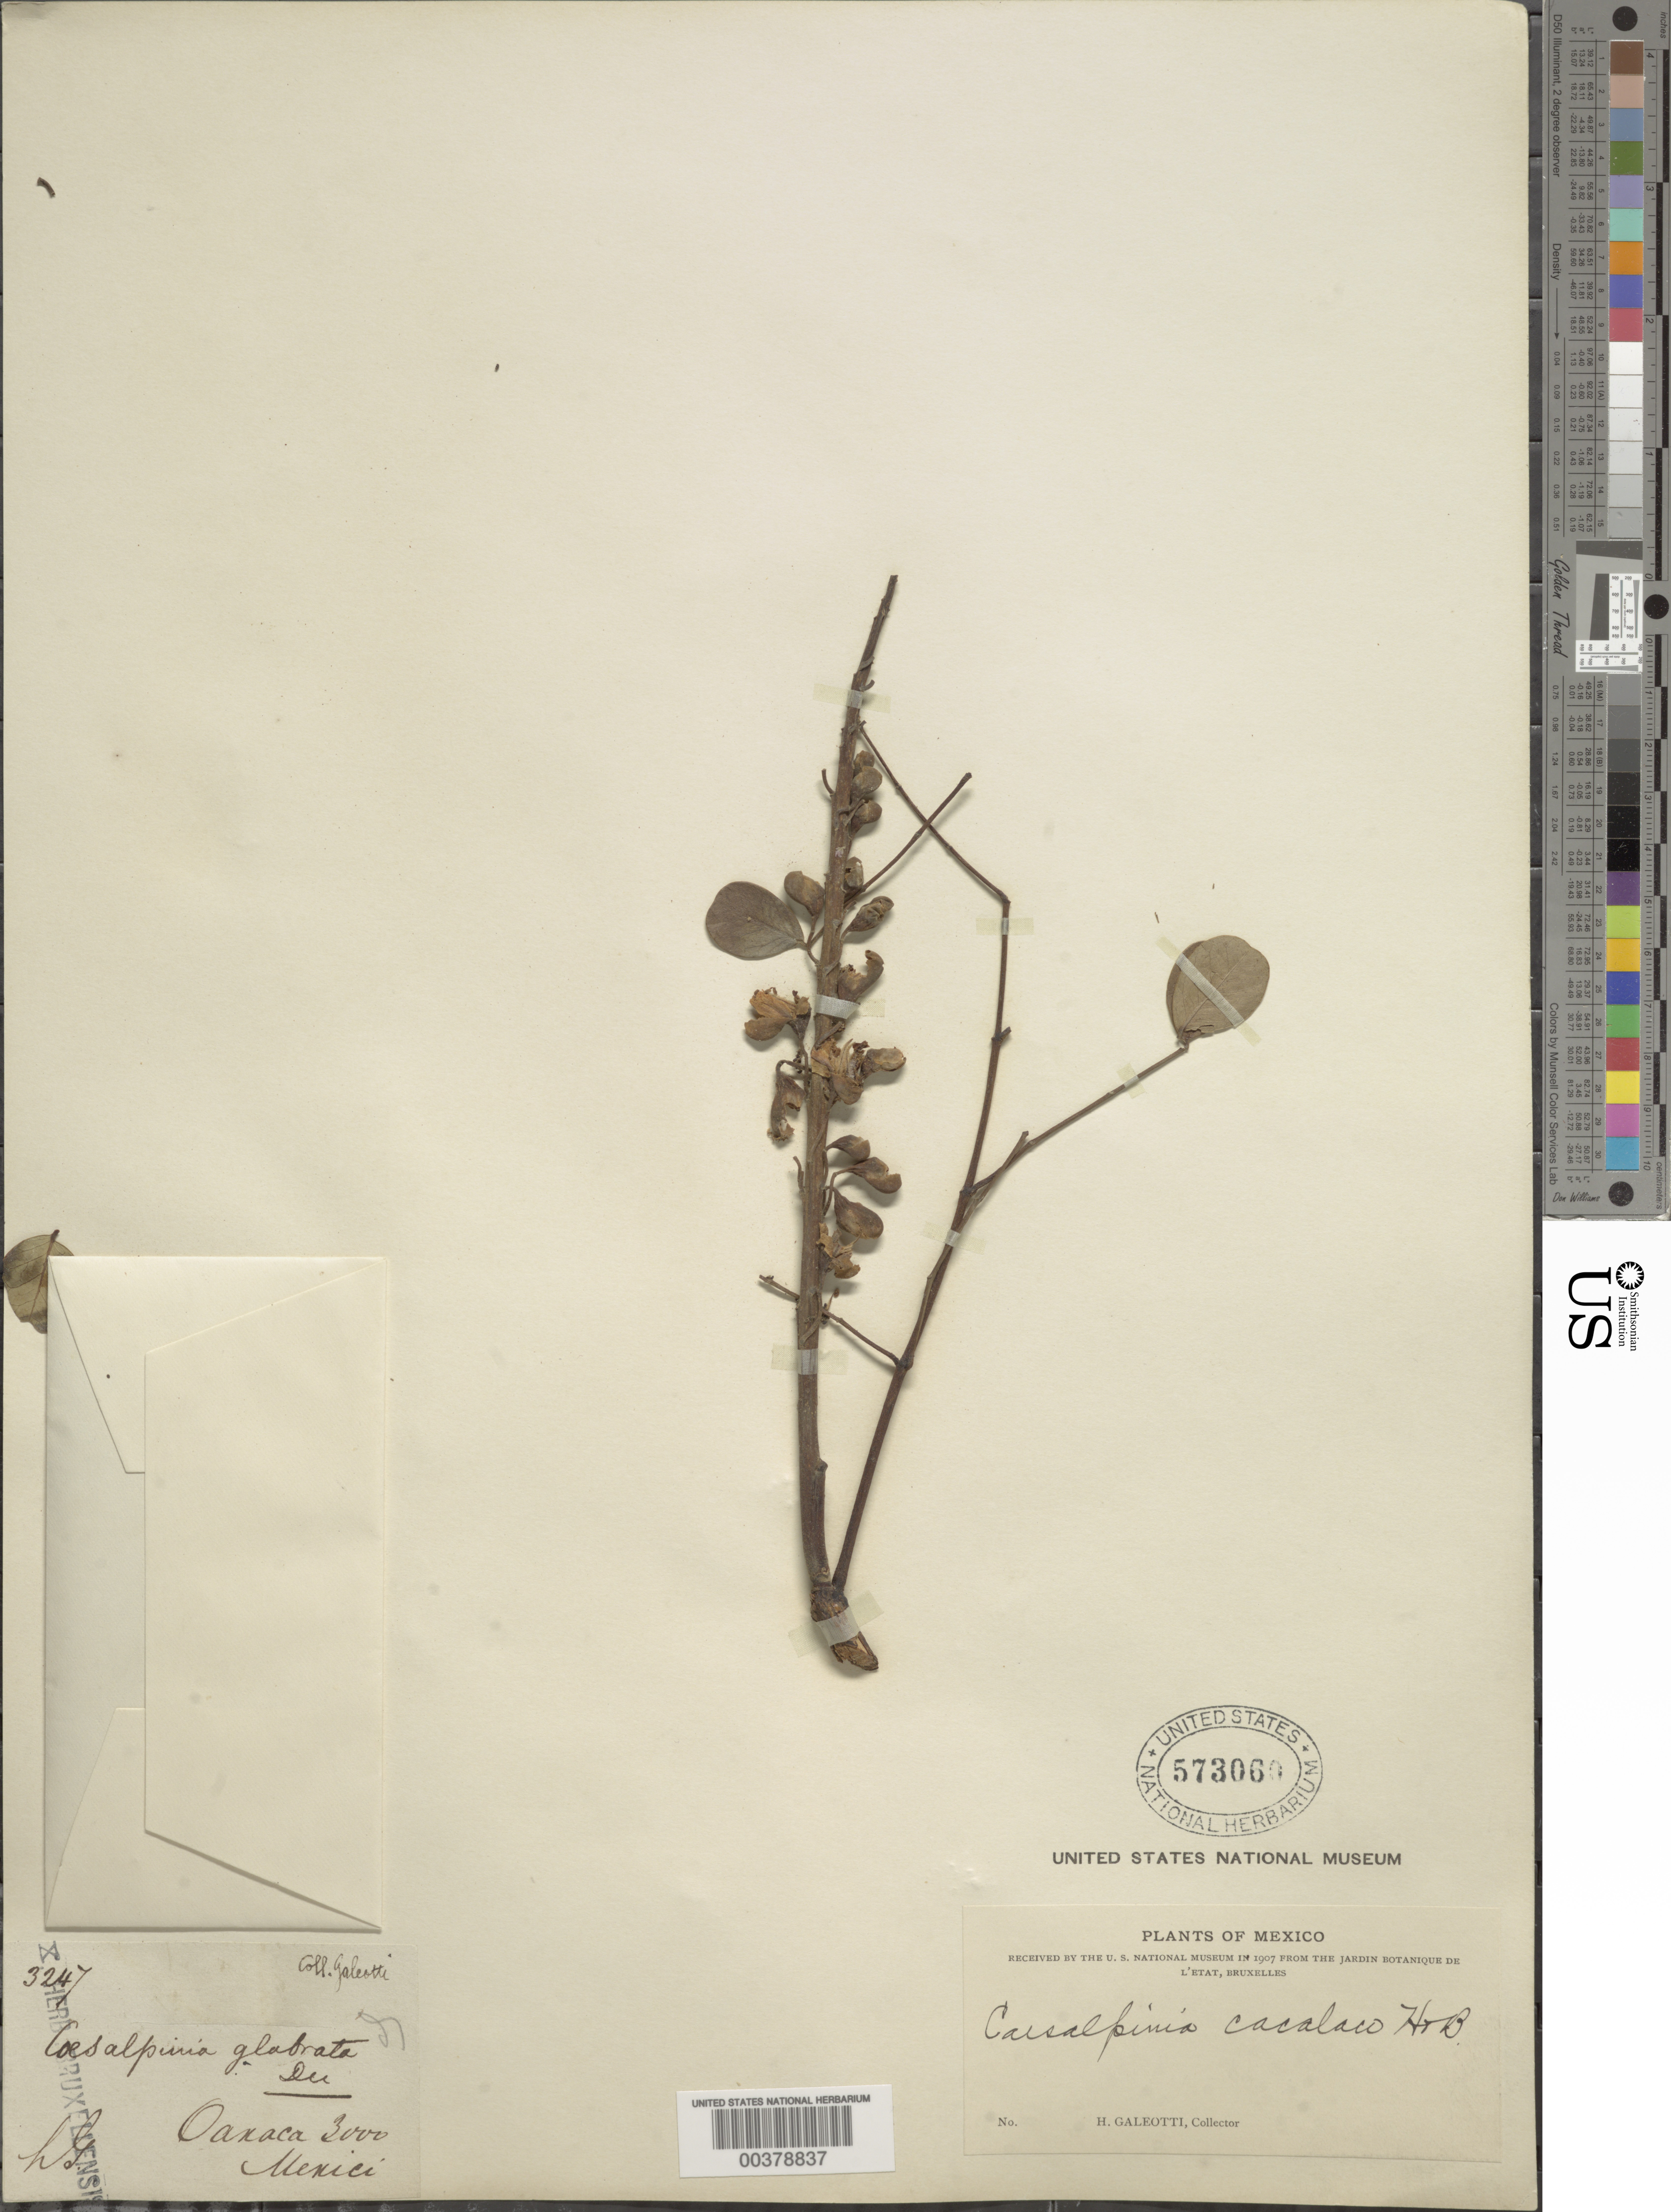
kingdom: Plantae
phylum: Tracheophyta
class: Magnoliopsida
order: Fabales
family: Fabaceae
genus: Tara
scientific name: Tara cacalaco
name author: (Bonpl.) Molinari & Sánchez Och.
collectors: H. G. Galeotti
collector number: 3247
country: Mexico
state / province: Oaxaca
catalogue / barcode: US 573060